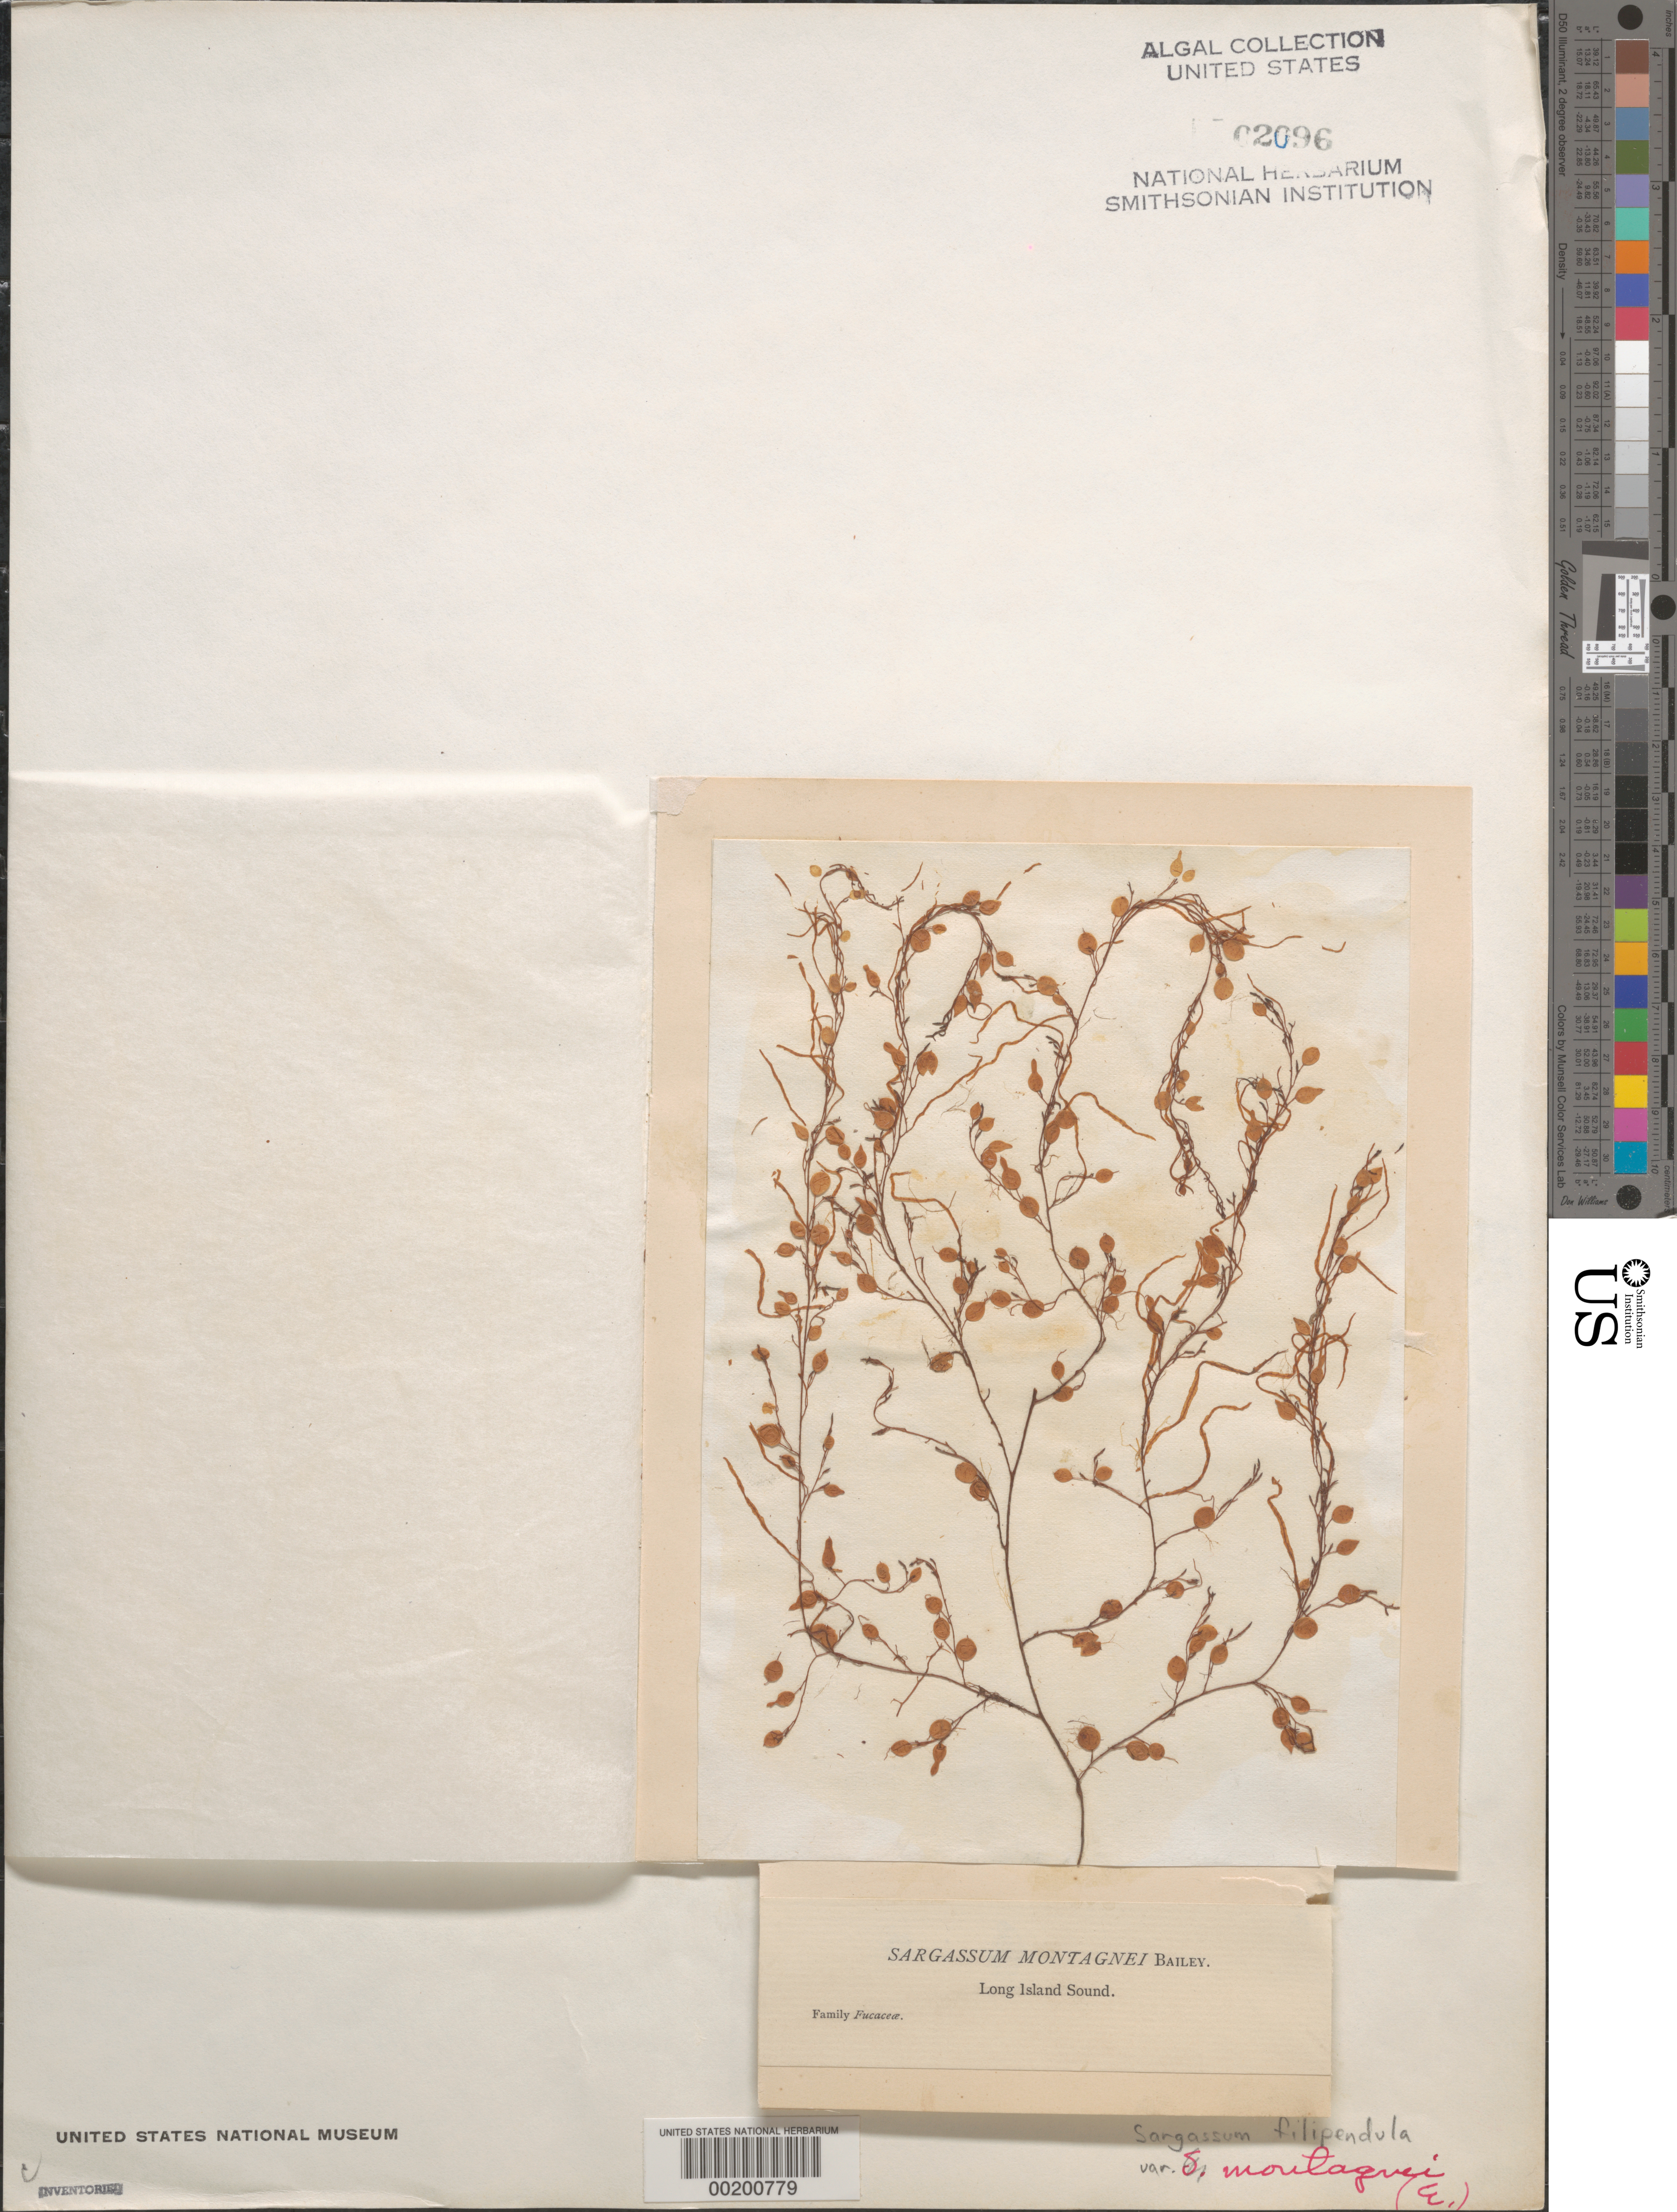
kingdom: Chromista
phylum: Ochrophyta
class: Phaeophyceae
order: Fucales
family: Sargassaceae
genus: Sargassum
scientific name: Sargassum filipendula var. montagnei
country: United States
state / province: Connecticut / New York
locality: Long Island Sound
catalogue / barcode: US 2096